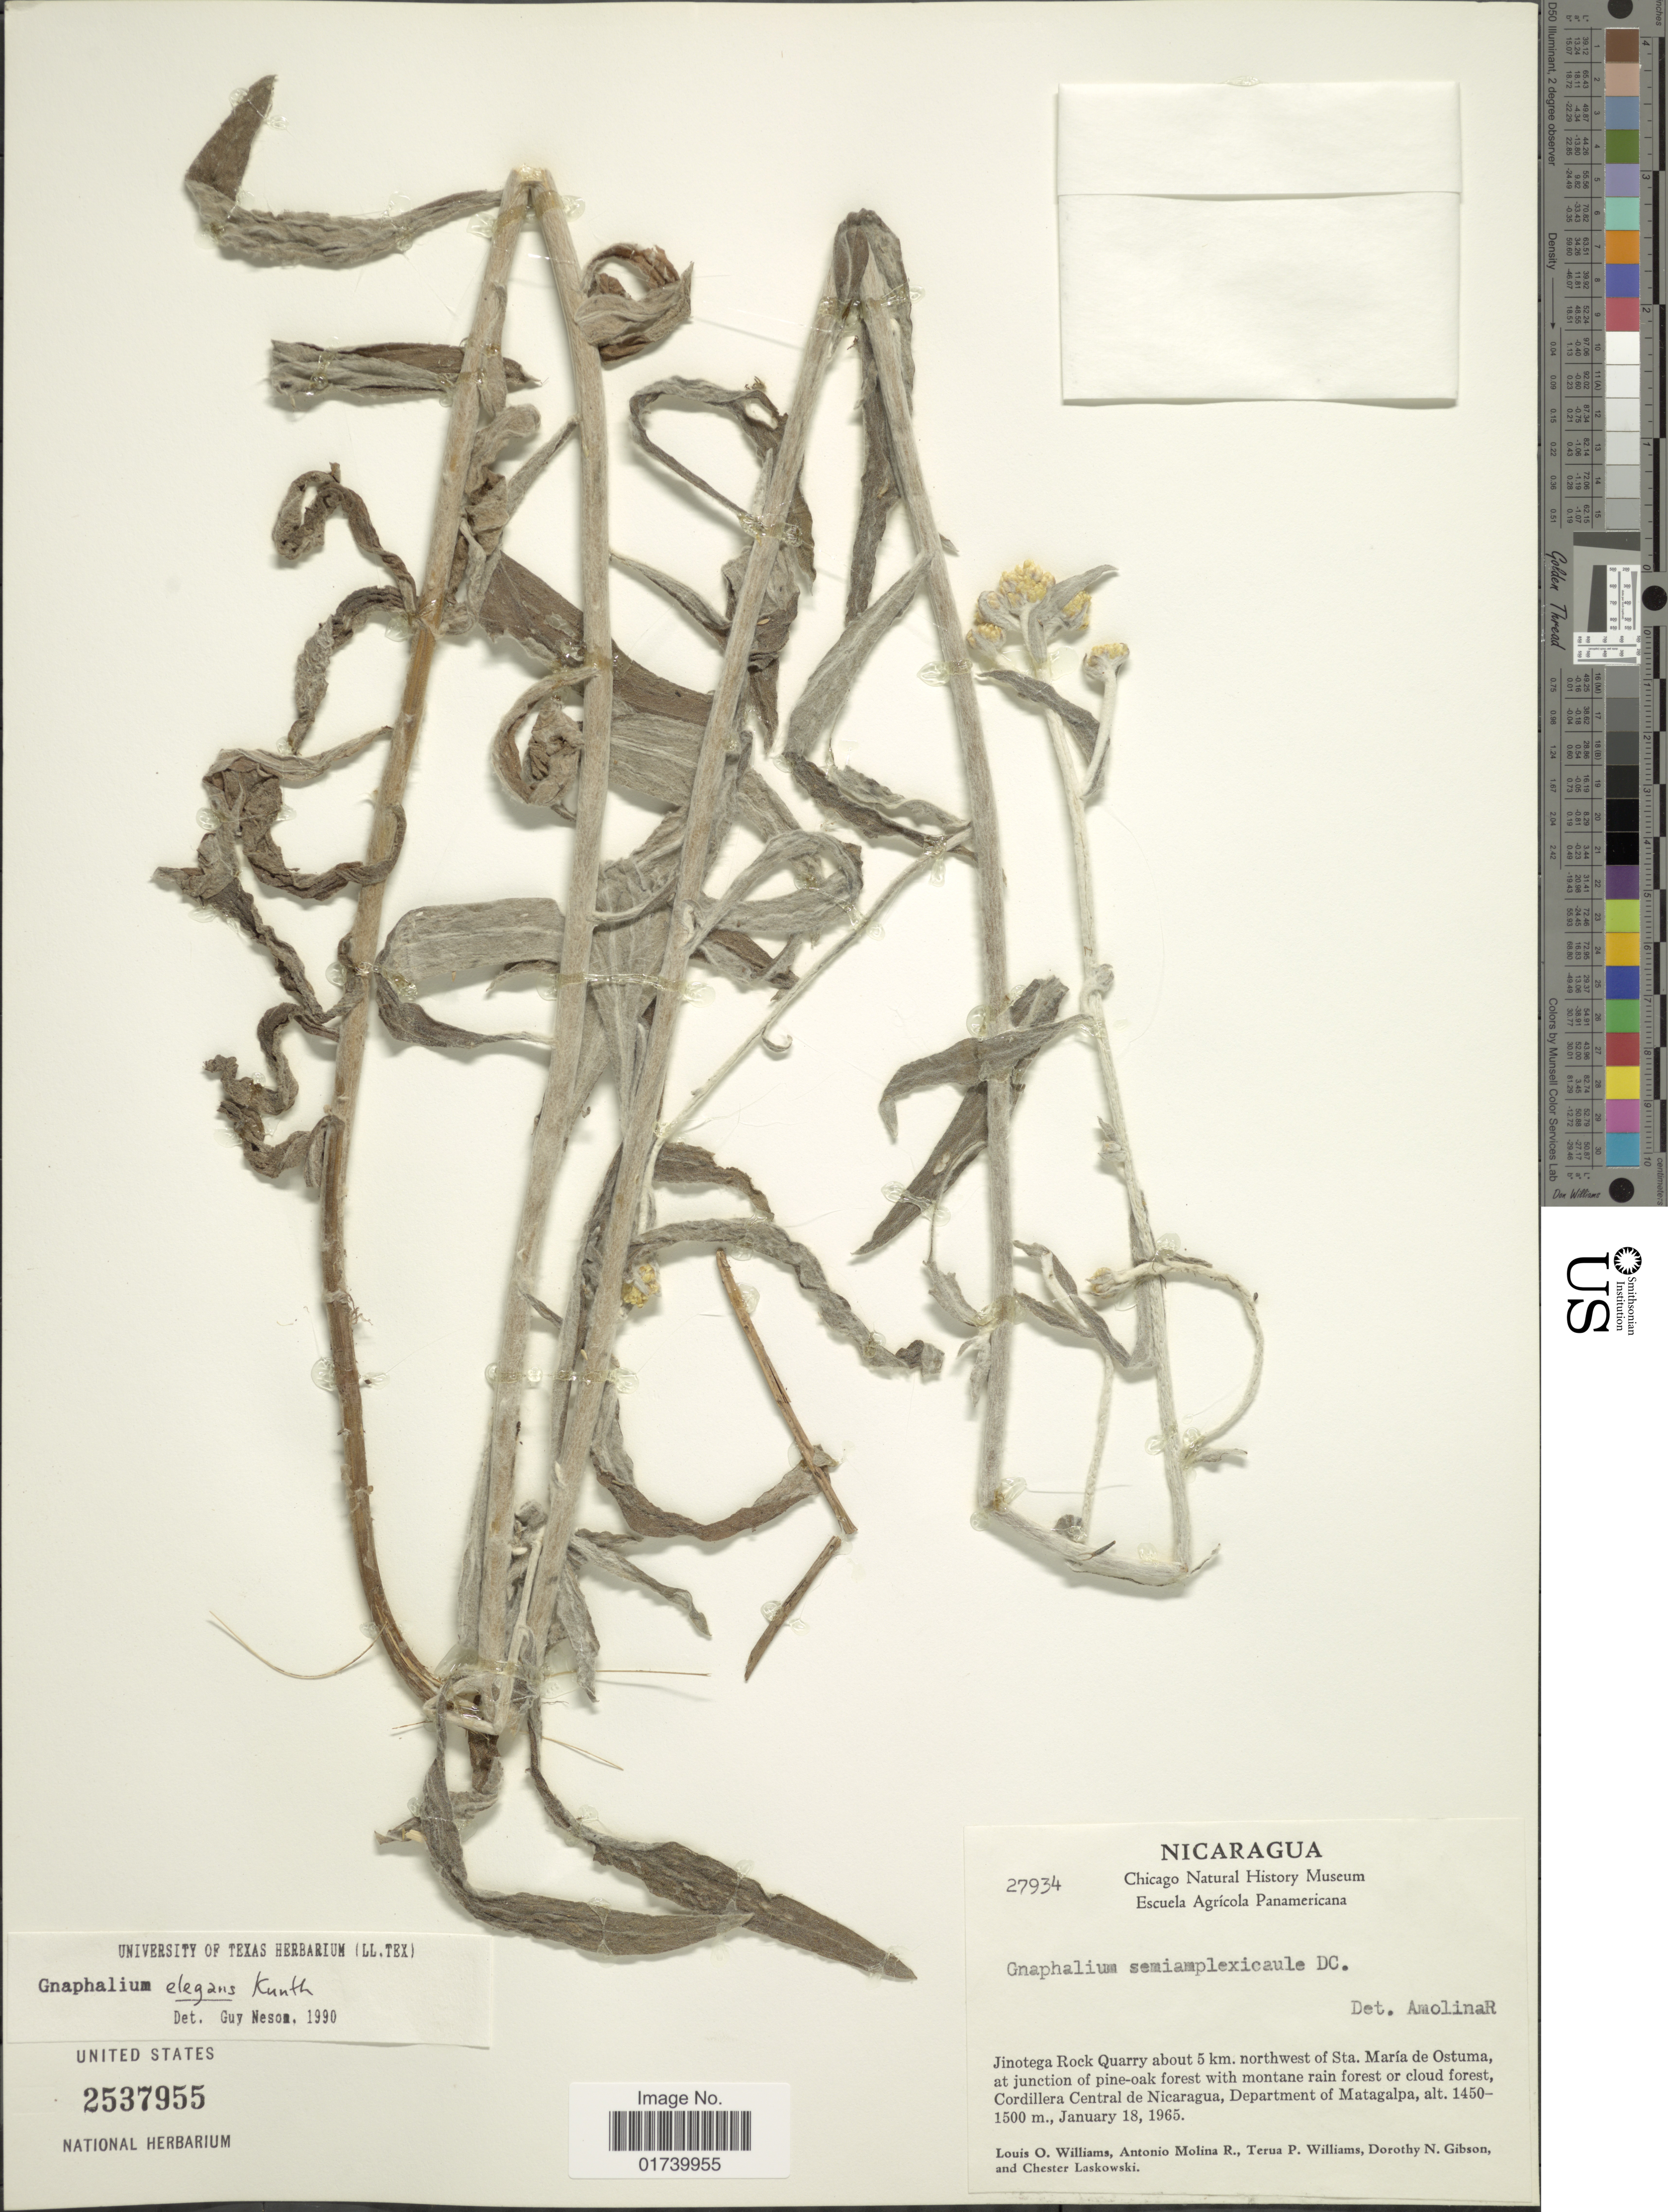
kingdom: Plantae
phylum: Tracheophyta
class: Magnoliopsida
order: Asterales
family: Asteraceae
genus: Pseudognaphalium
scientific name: Pseudognaphalium elegans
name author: (Kunth) Kartesz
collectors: L. O. Williams, A. Molina R., T. P. Williams, N. Gibson & C. Laskowski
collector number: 27934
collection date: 1965-01-18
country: Nicaragua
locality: Jinotega Rock Quarry about 5 km, northwest of Sta, Maria de Ostuma at junction of pine - oak forest with montane rain forest or cloud forest, Cordillera Central de Nicaragua, Department of Matagalpa.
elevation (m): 1450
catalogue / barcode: US 2537955